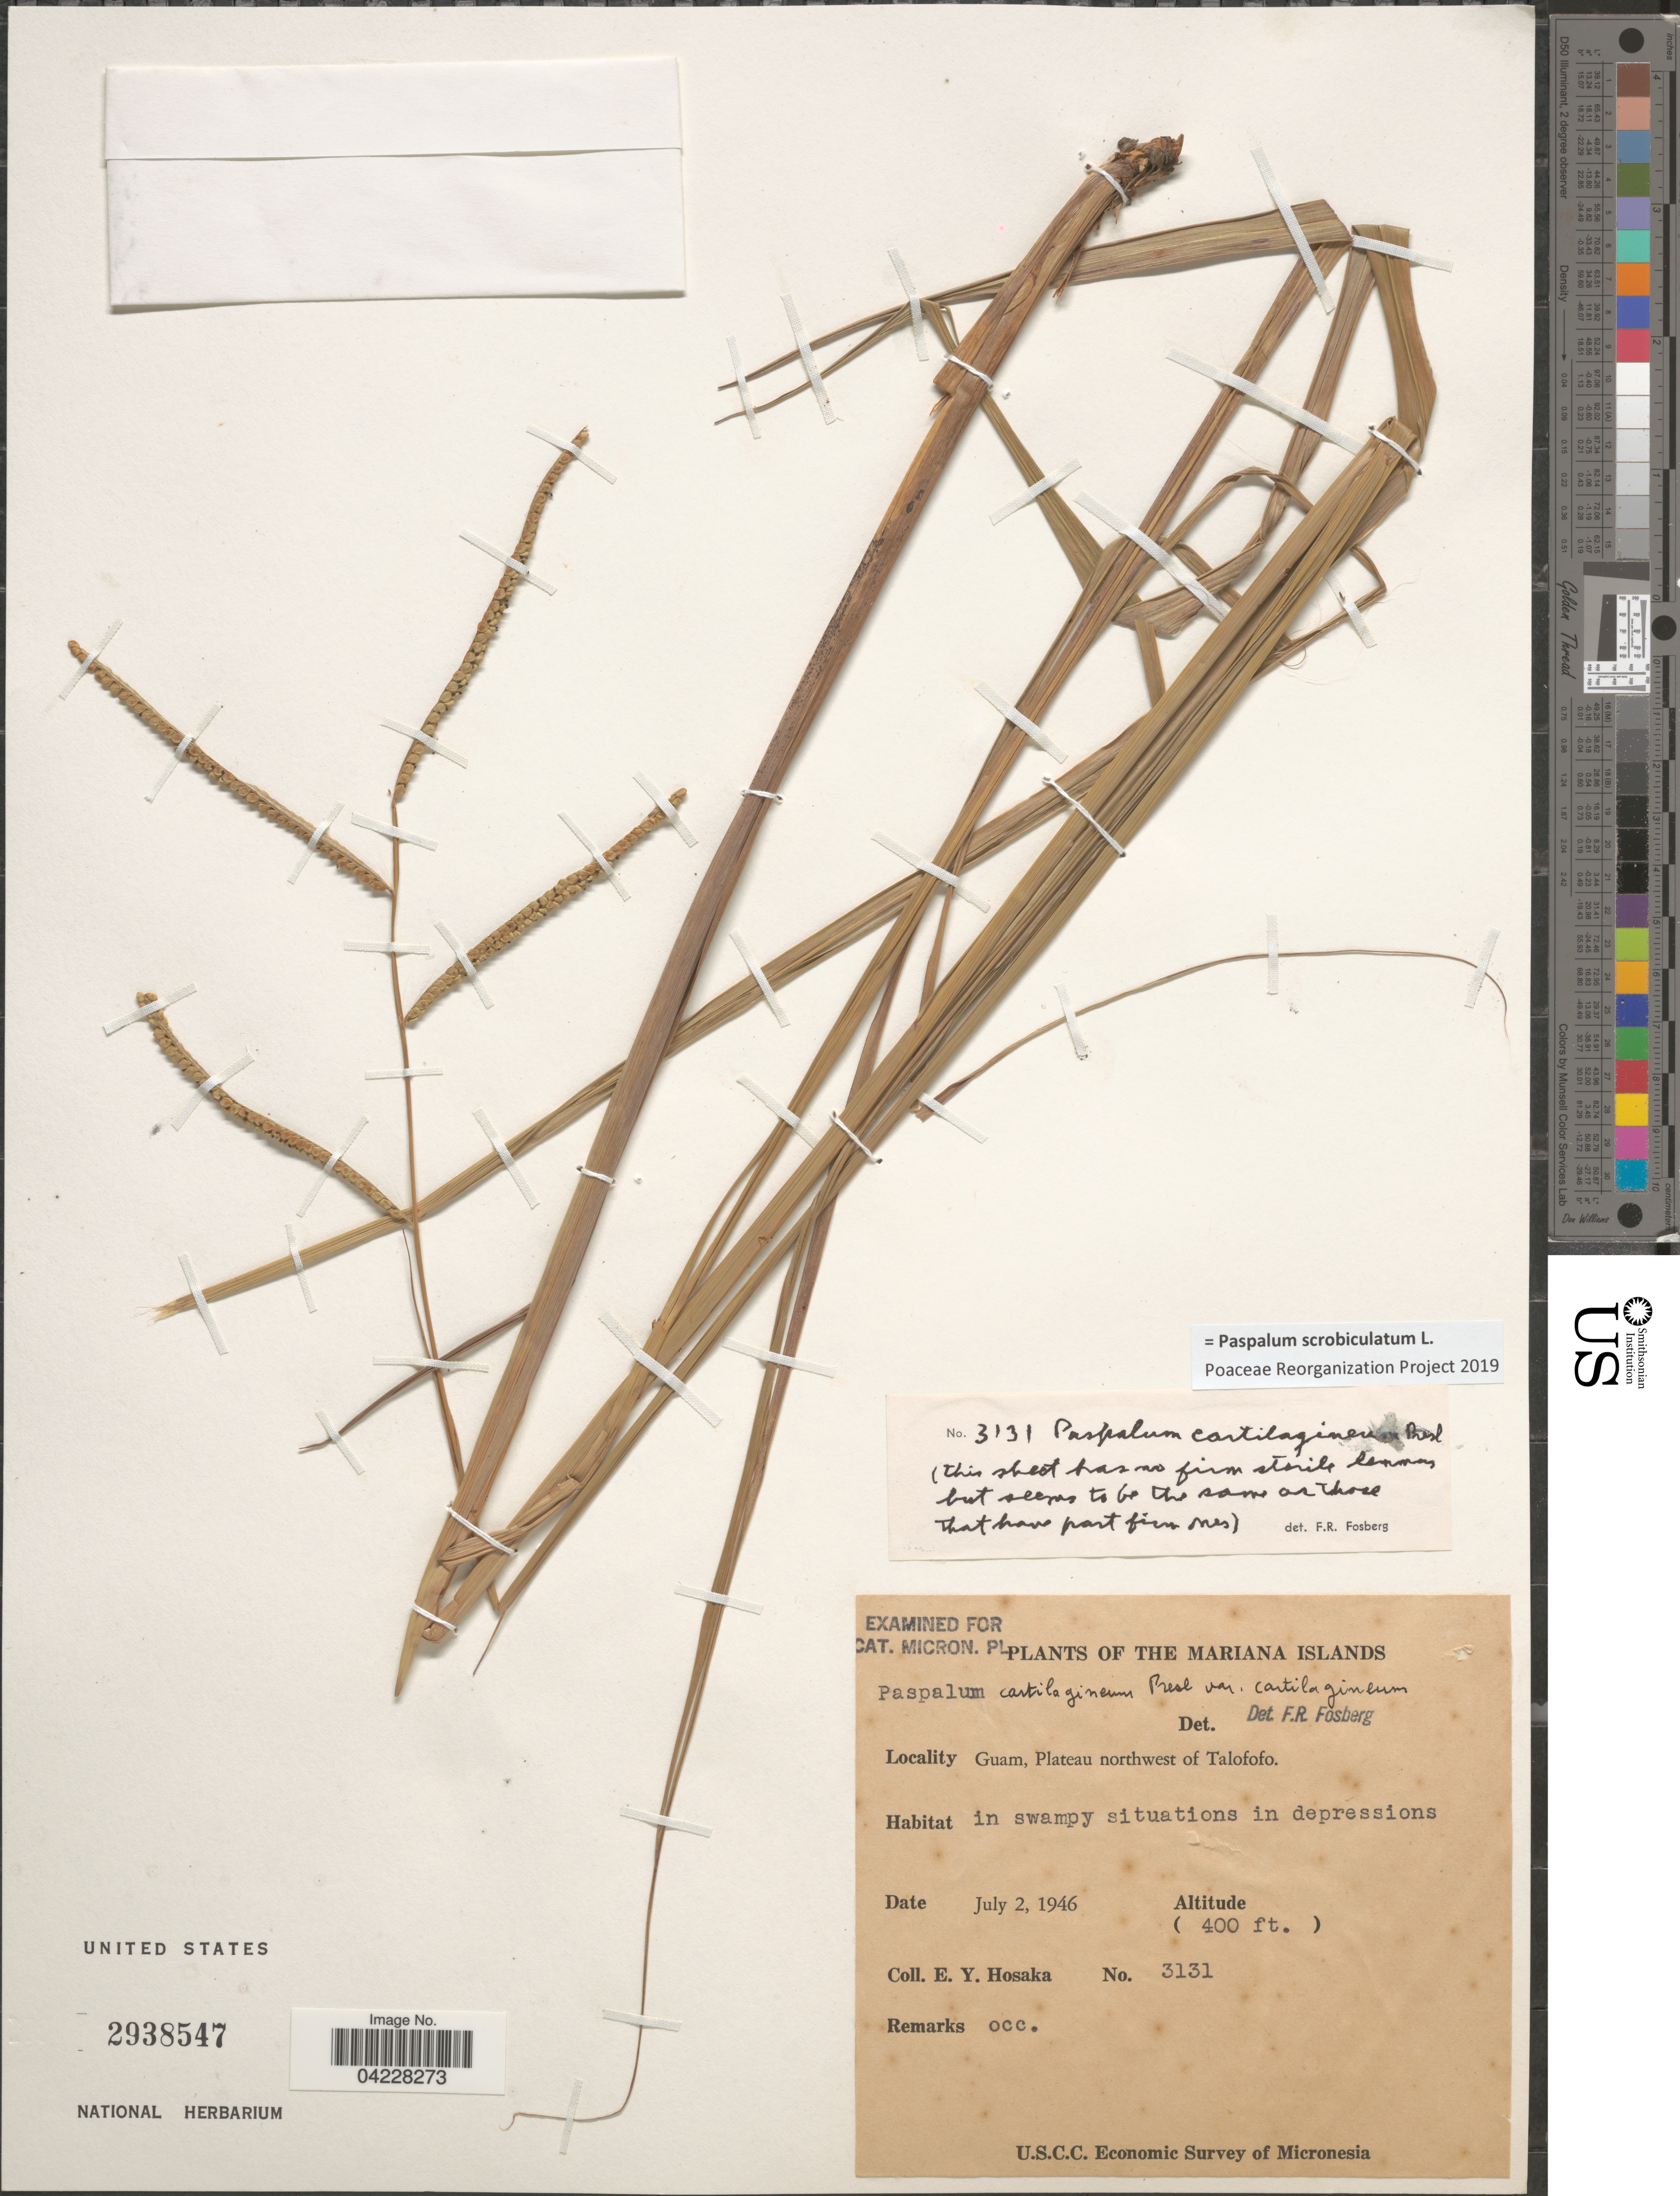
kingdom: Plantae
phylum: Tracheophyta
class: Liliopsida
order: Poales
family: Poaceae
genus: Paspalum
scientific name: Paspalum scrobiculatum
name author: L.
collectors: E. Y. Hosaka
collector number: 3131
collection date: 1946-07-02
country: Guam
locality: The Mariana Islands. Plateau northwest of Talofofo. U.S.C.C. Economic Survey of Micronesia.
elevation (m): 122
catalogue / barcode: US 2938547